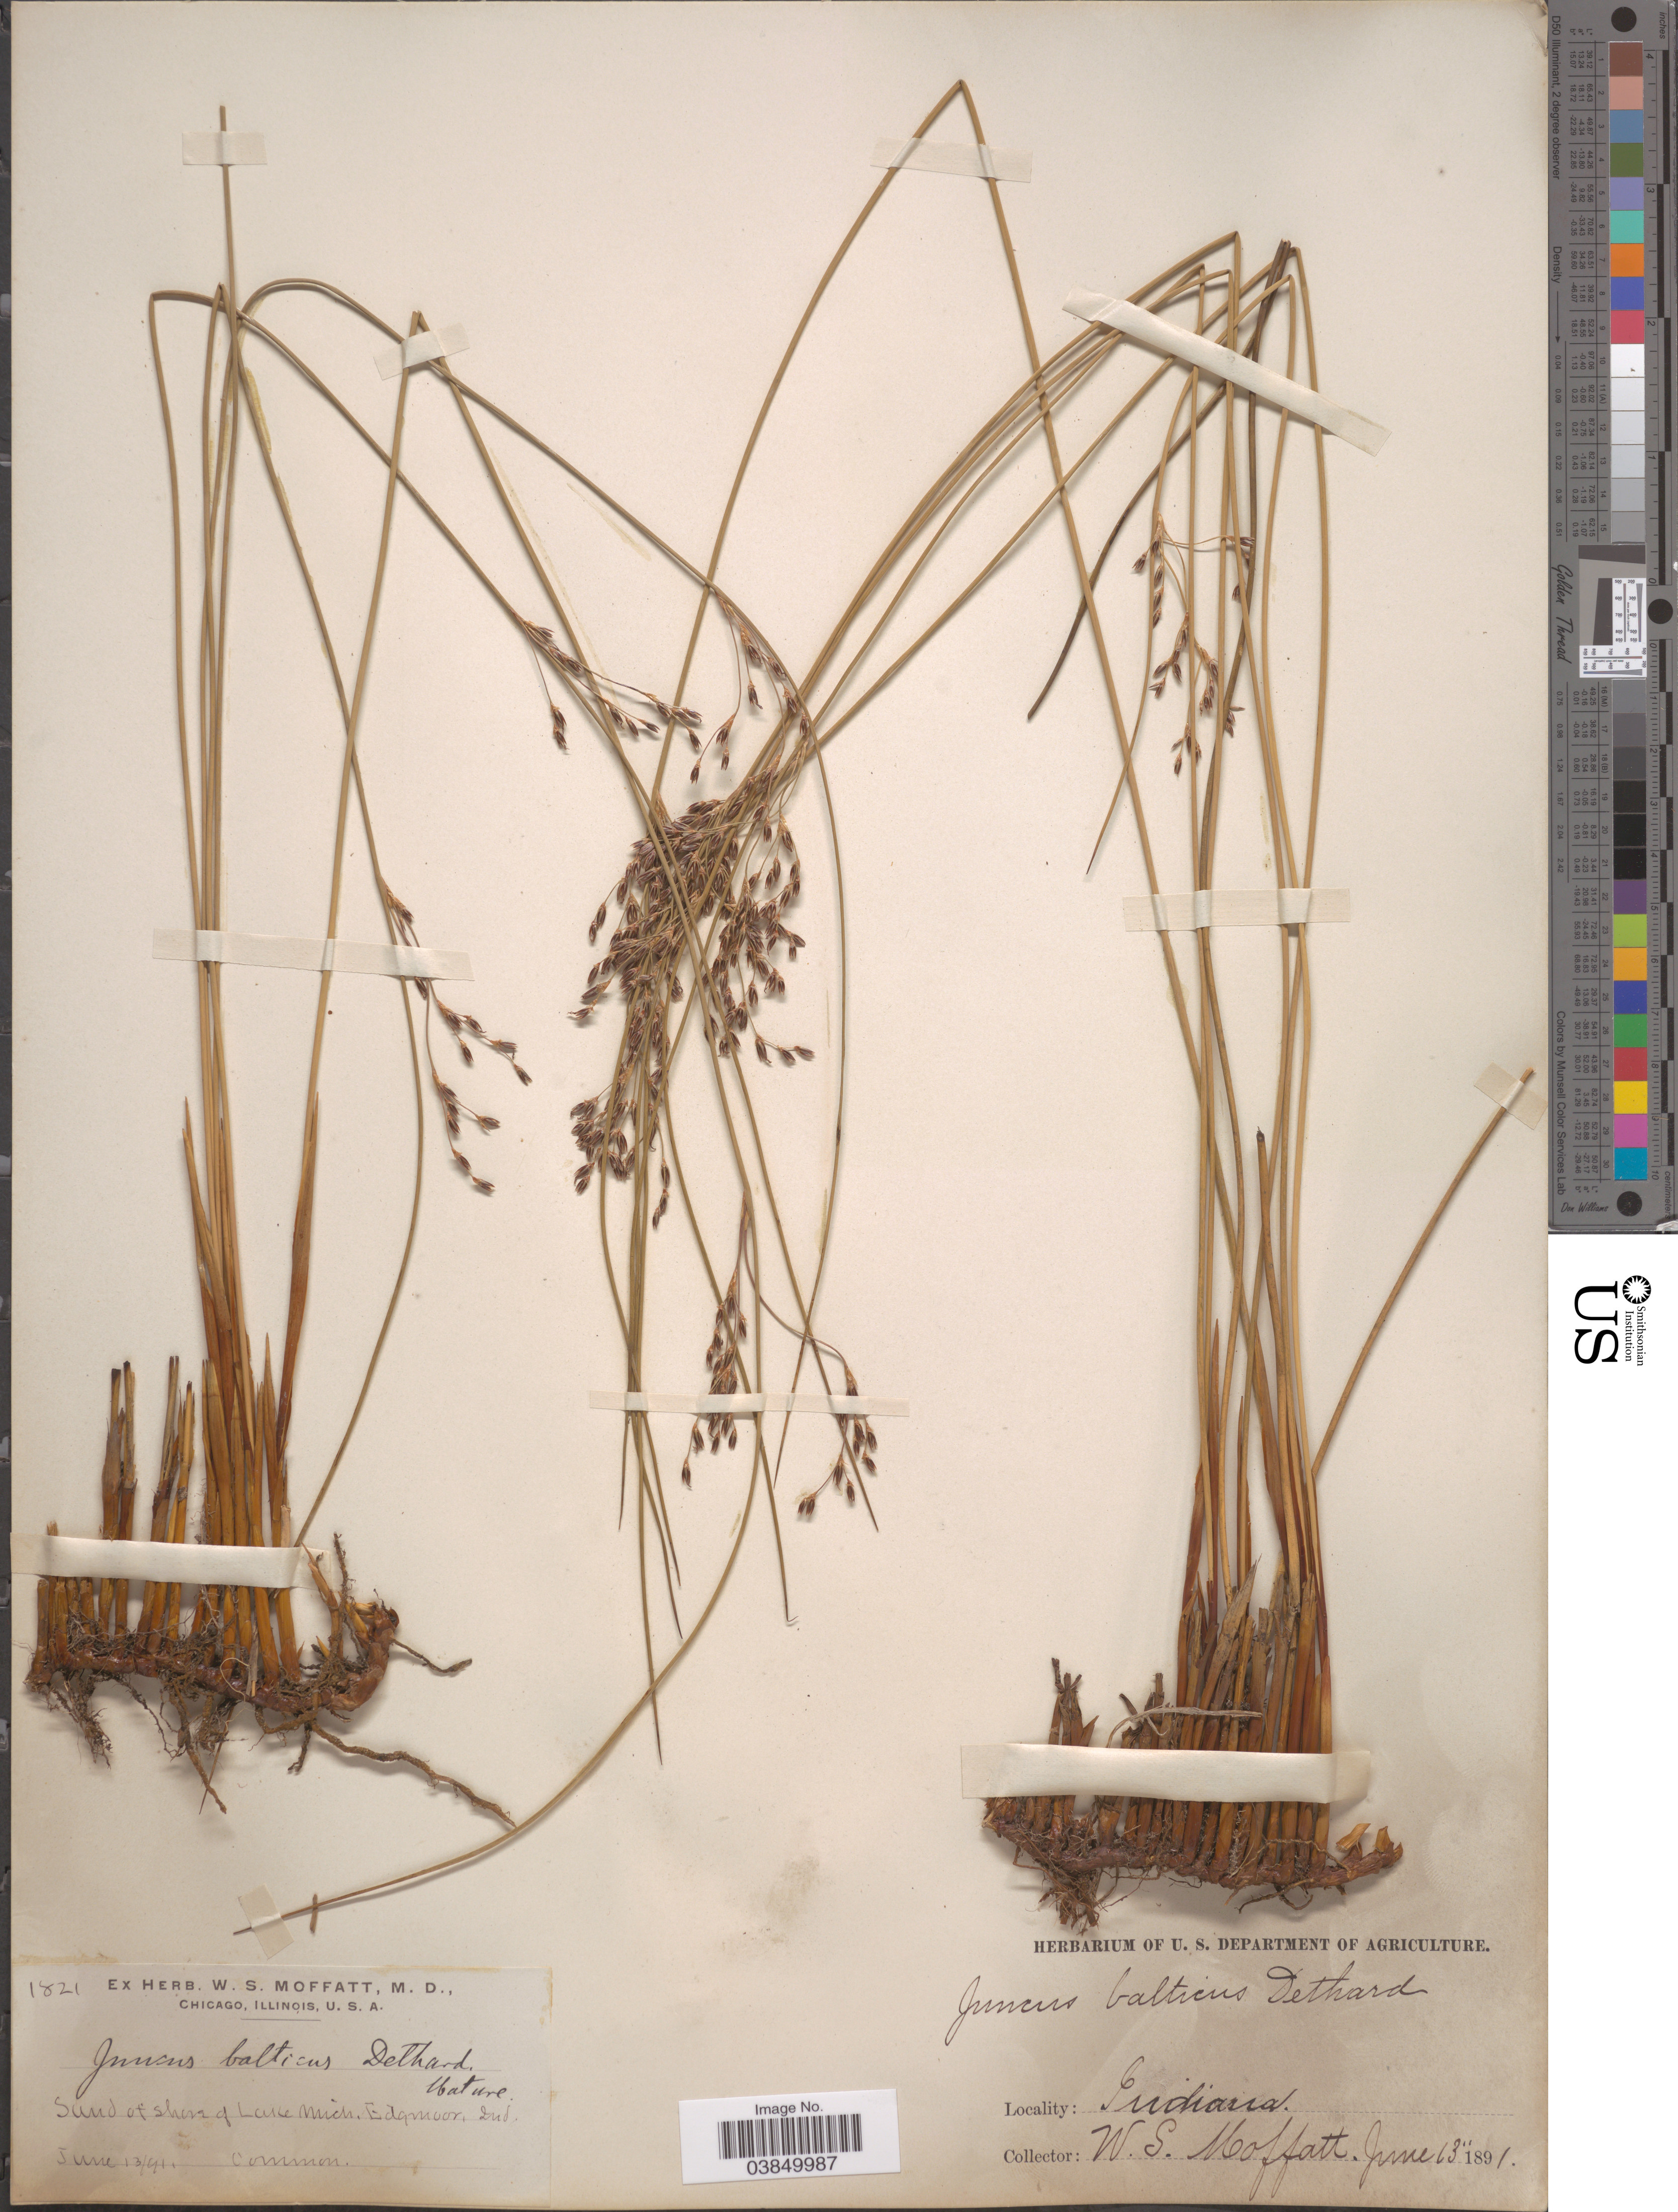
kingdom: Plantae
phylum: Tracheophyta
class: Liliopsida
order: Poales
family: Juncaceae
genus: Juncus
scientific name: Juncus balticus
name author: Willd.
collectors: W. Moffatt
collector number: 1821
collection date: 1891-06-13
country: United States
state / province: Indiana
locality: Sand of shore of Lake Mich. Edgmoor.